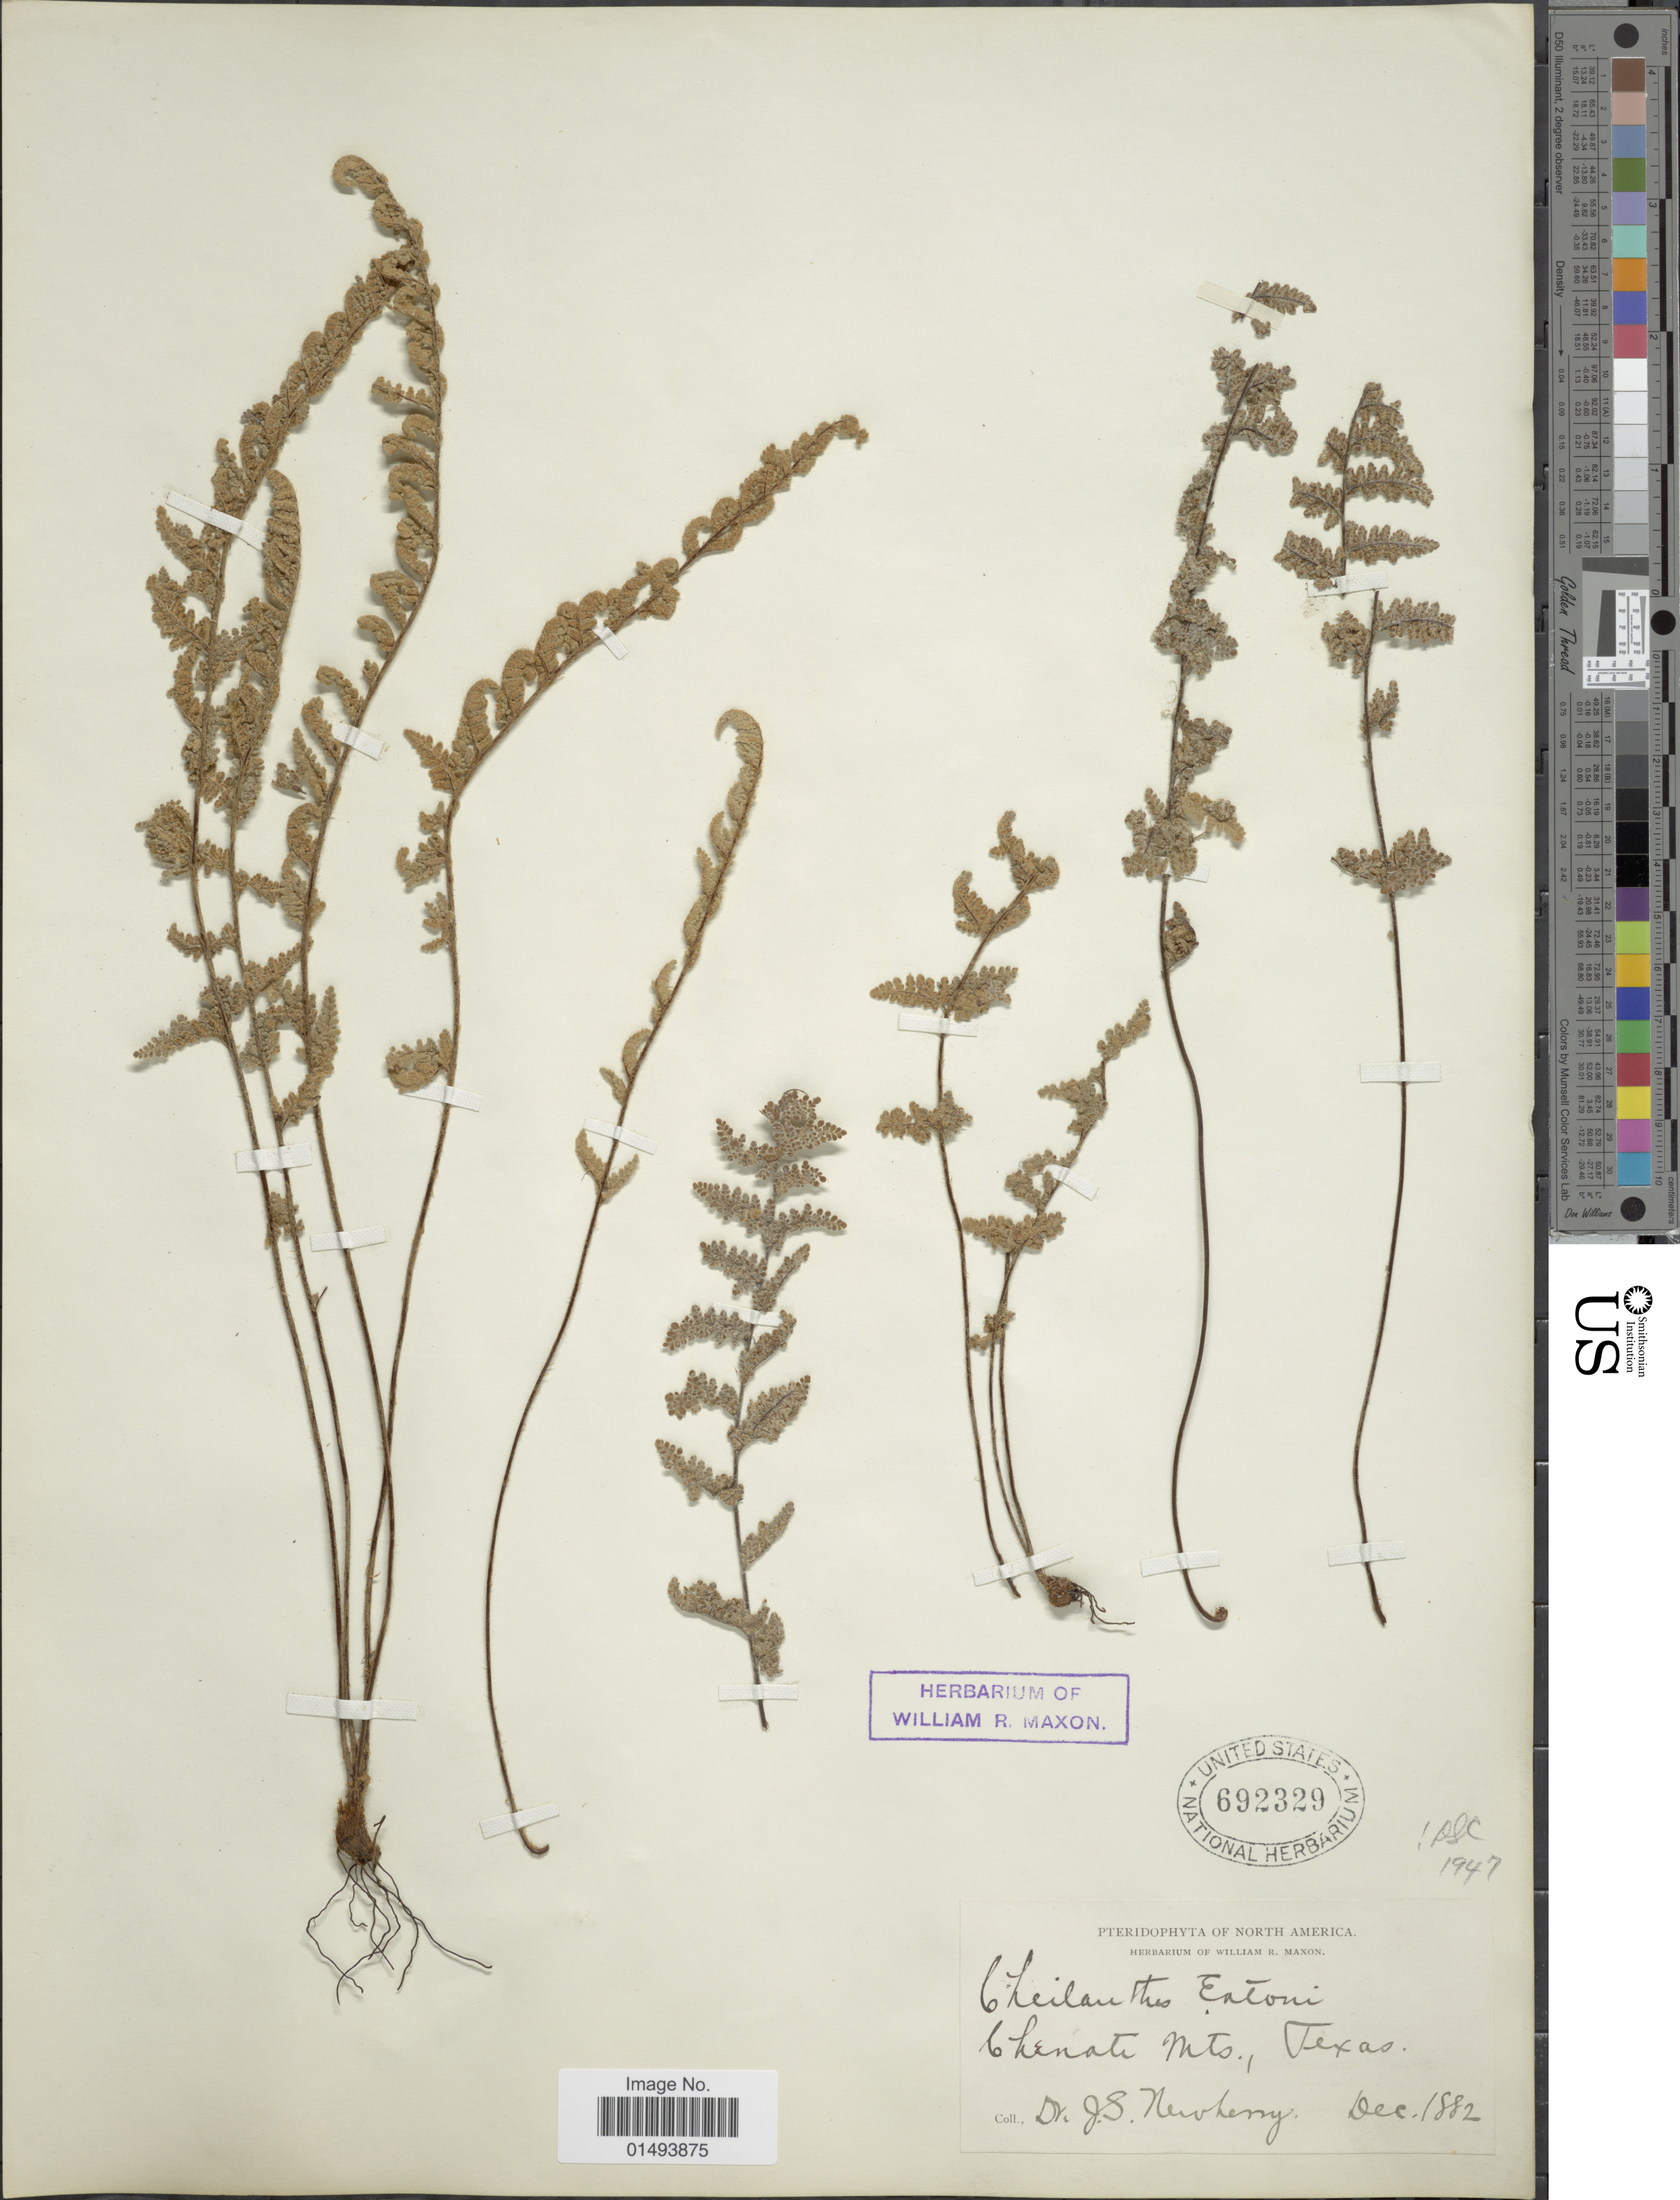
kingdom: Plantae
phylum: Tracheophyta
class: Polypodiopsida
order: Polypodiales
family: Pteridaceae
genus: Myriopteris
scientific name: Myriopteris rufa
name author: Fée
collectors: J. S. Newberry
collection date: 1882-12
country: United States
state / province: Texas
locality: Chinati Mts.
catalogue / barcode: US 692329